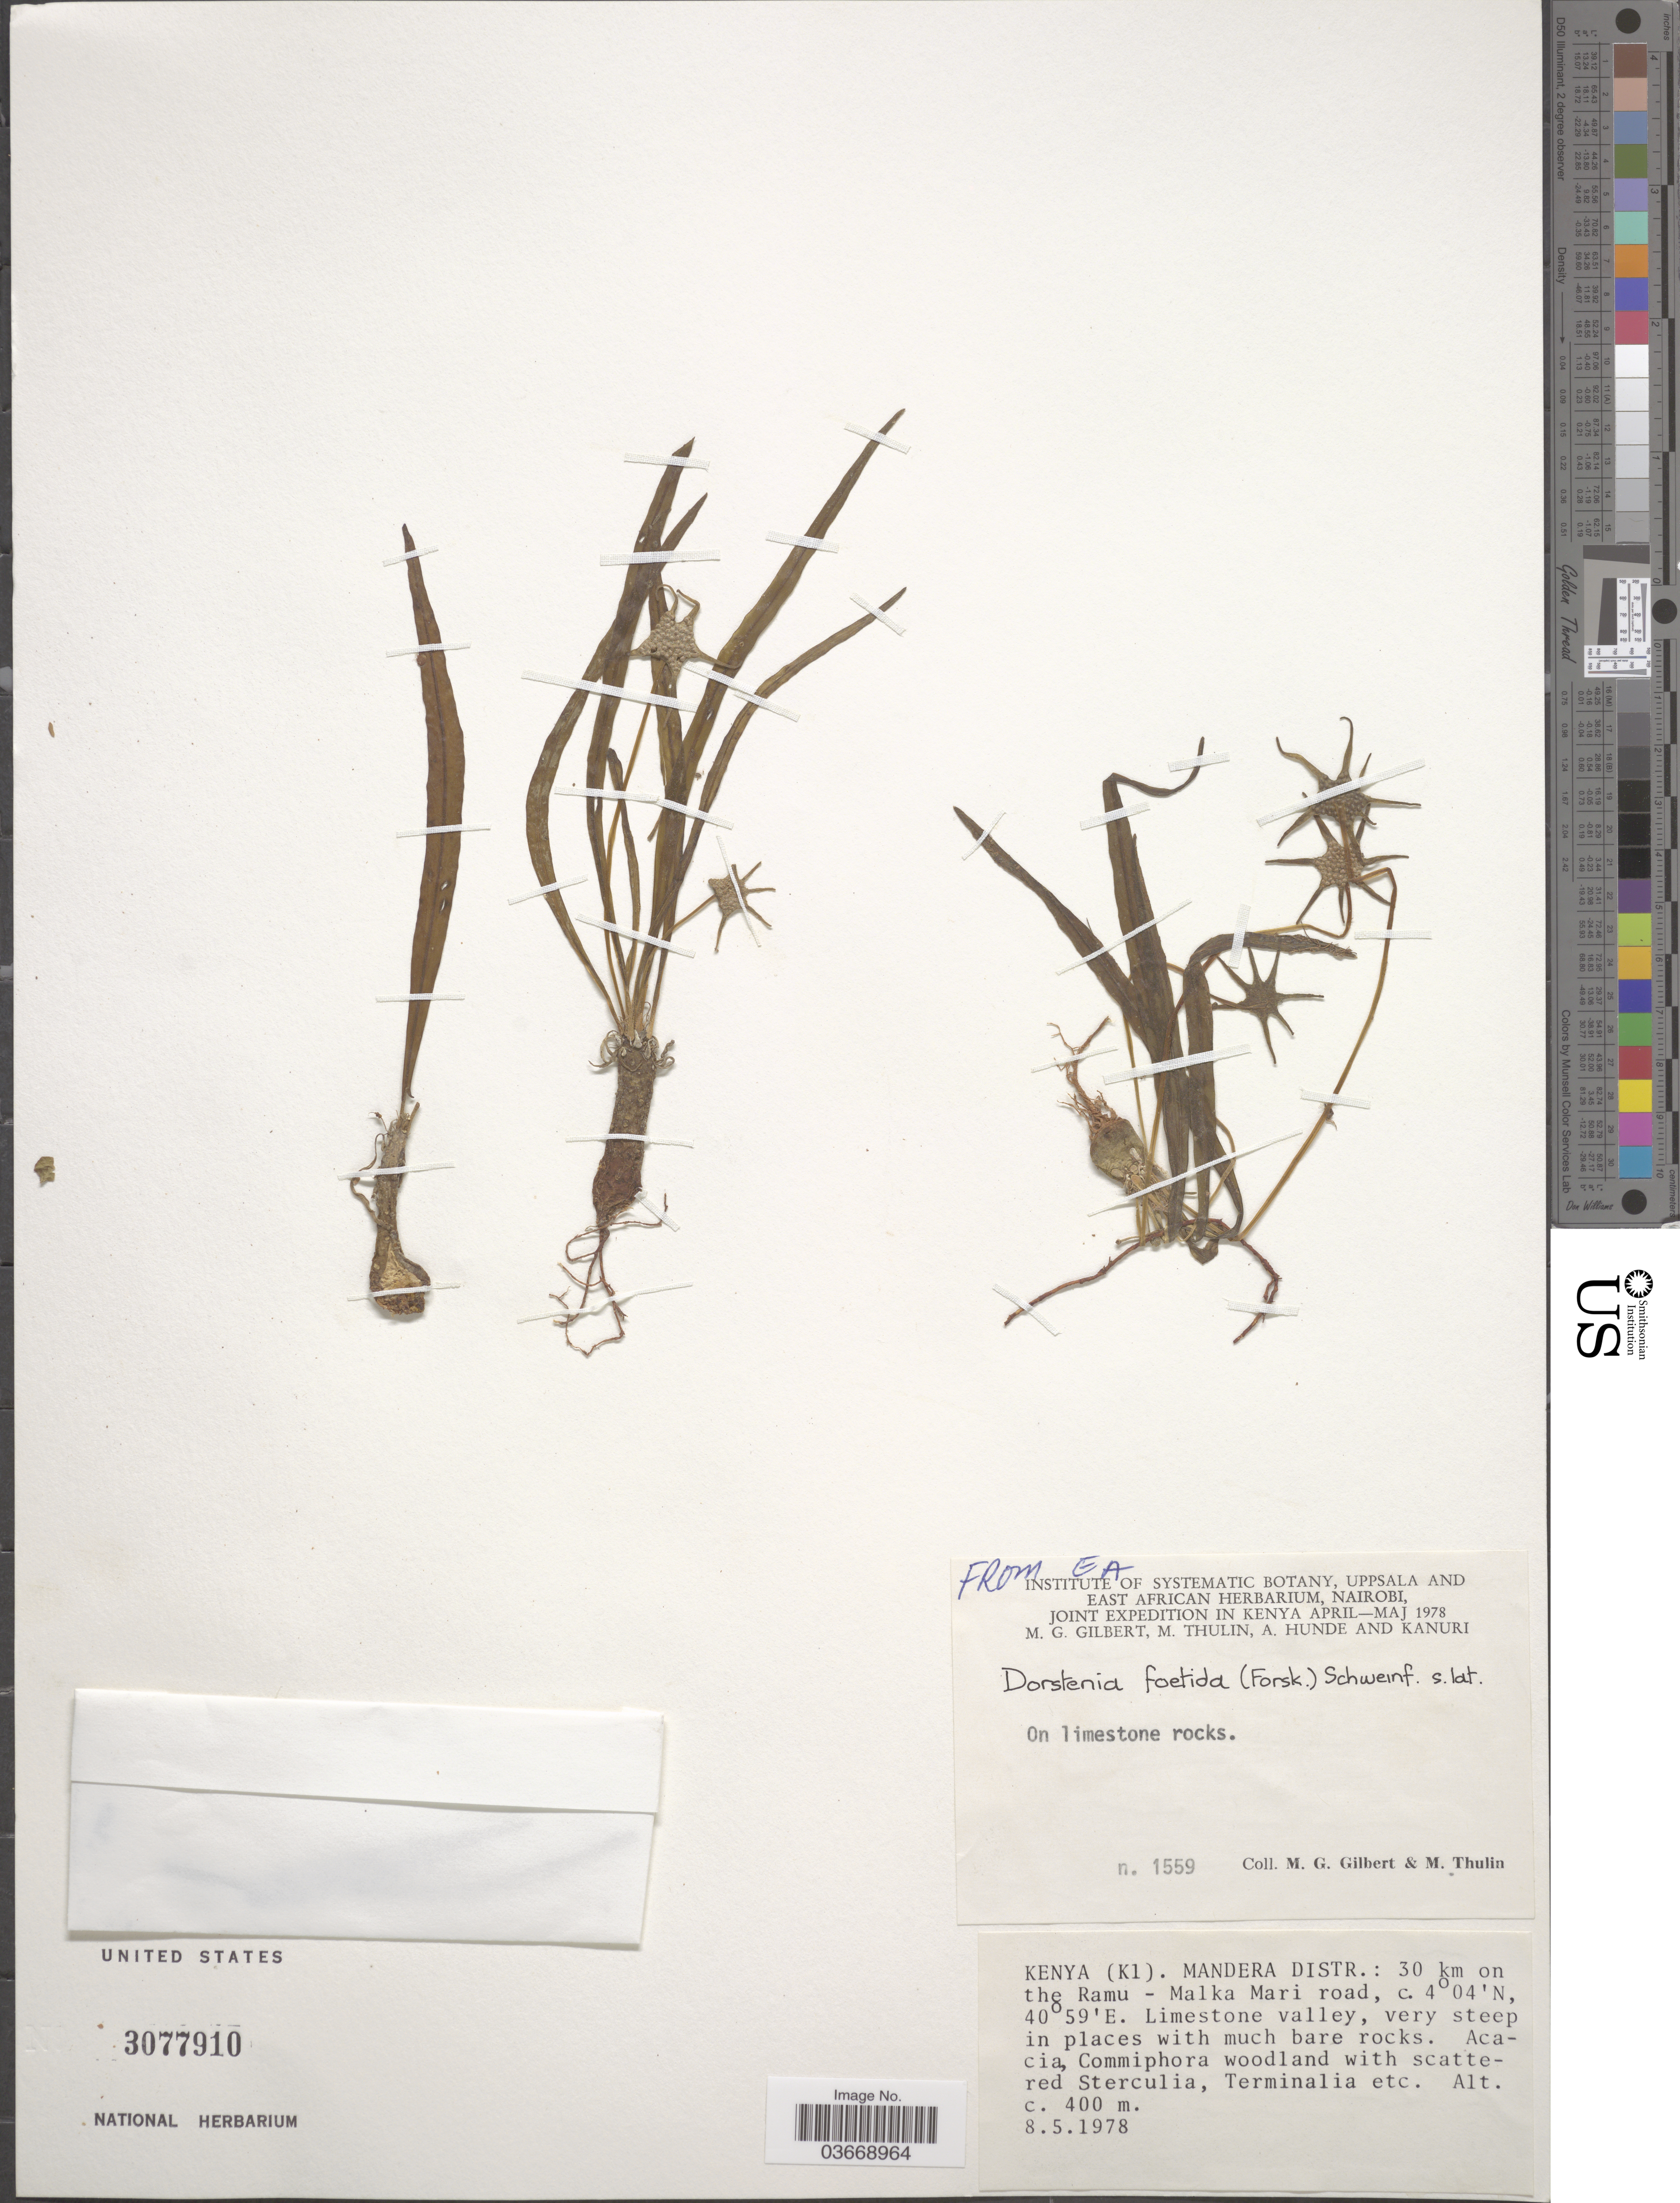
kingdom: Plantae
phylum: Tracheophyta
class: Magnoliopsida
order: Rosales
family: Moraceae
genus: Dorstenia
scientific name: Dorstenia foetida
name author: Schweinf.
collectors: M. G. Gilbert & M. Thulin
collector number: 1559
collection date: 1978-05-08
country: Kenya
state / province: Mandera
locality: Kenya (K1). Mandera Distr.: 30 km on the Ramu - Malka Mari road.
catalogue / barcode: US 3077910